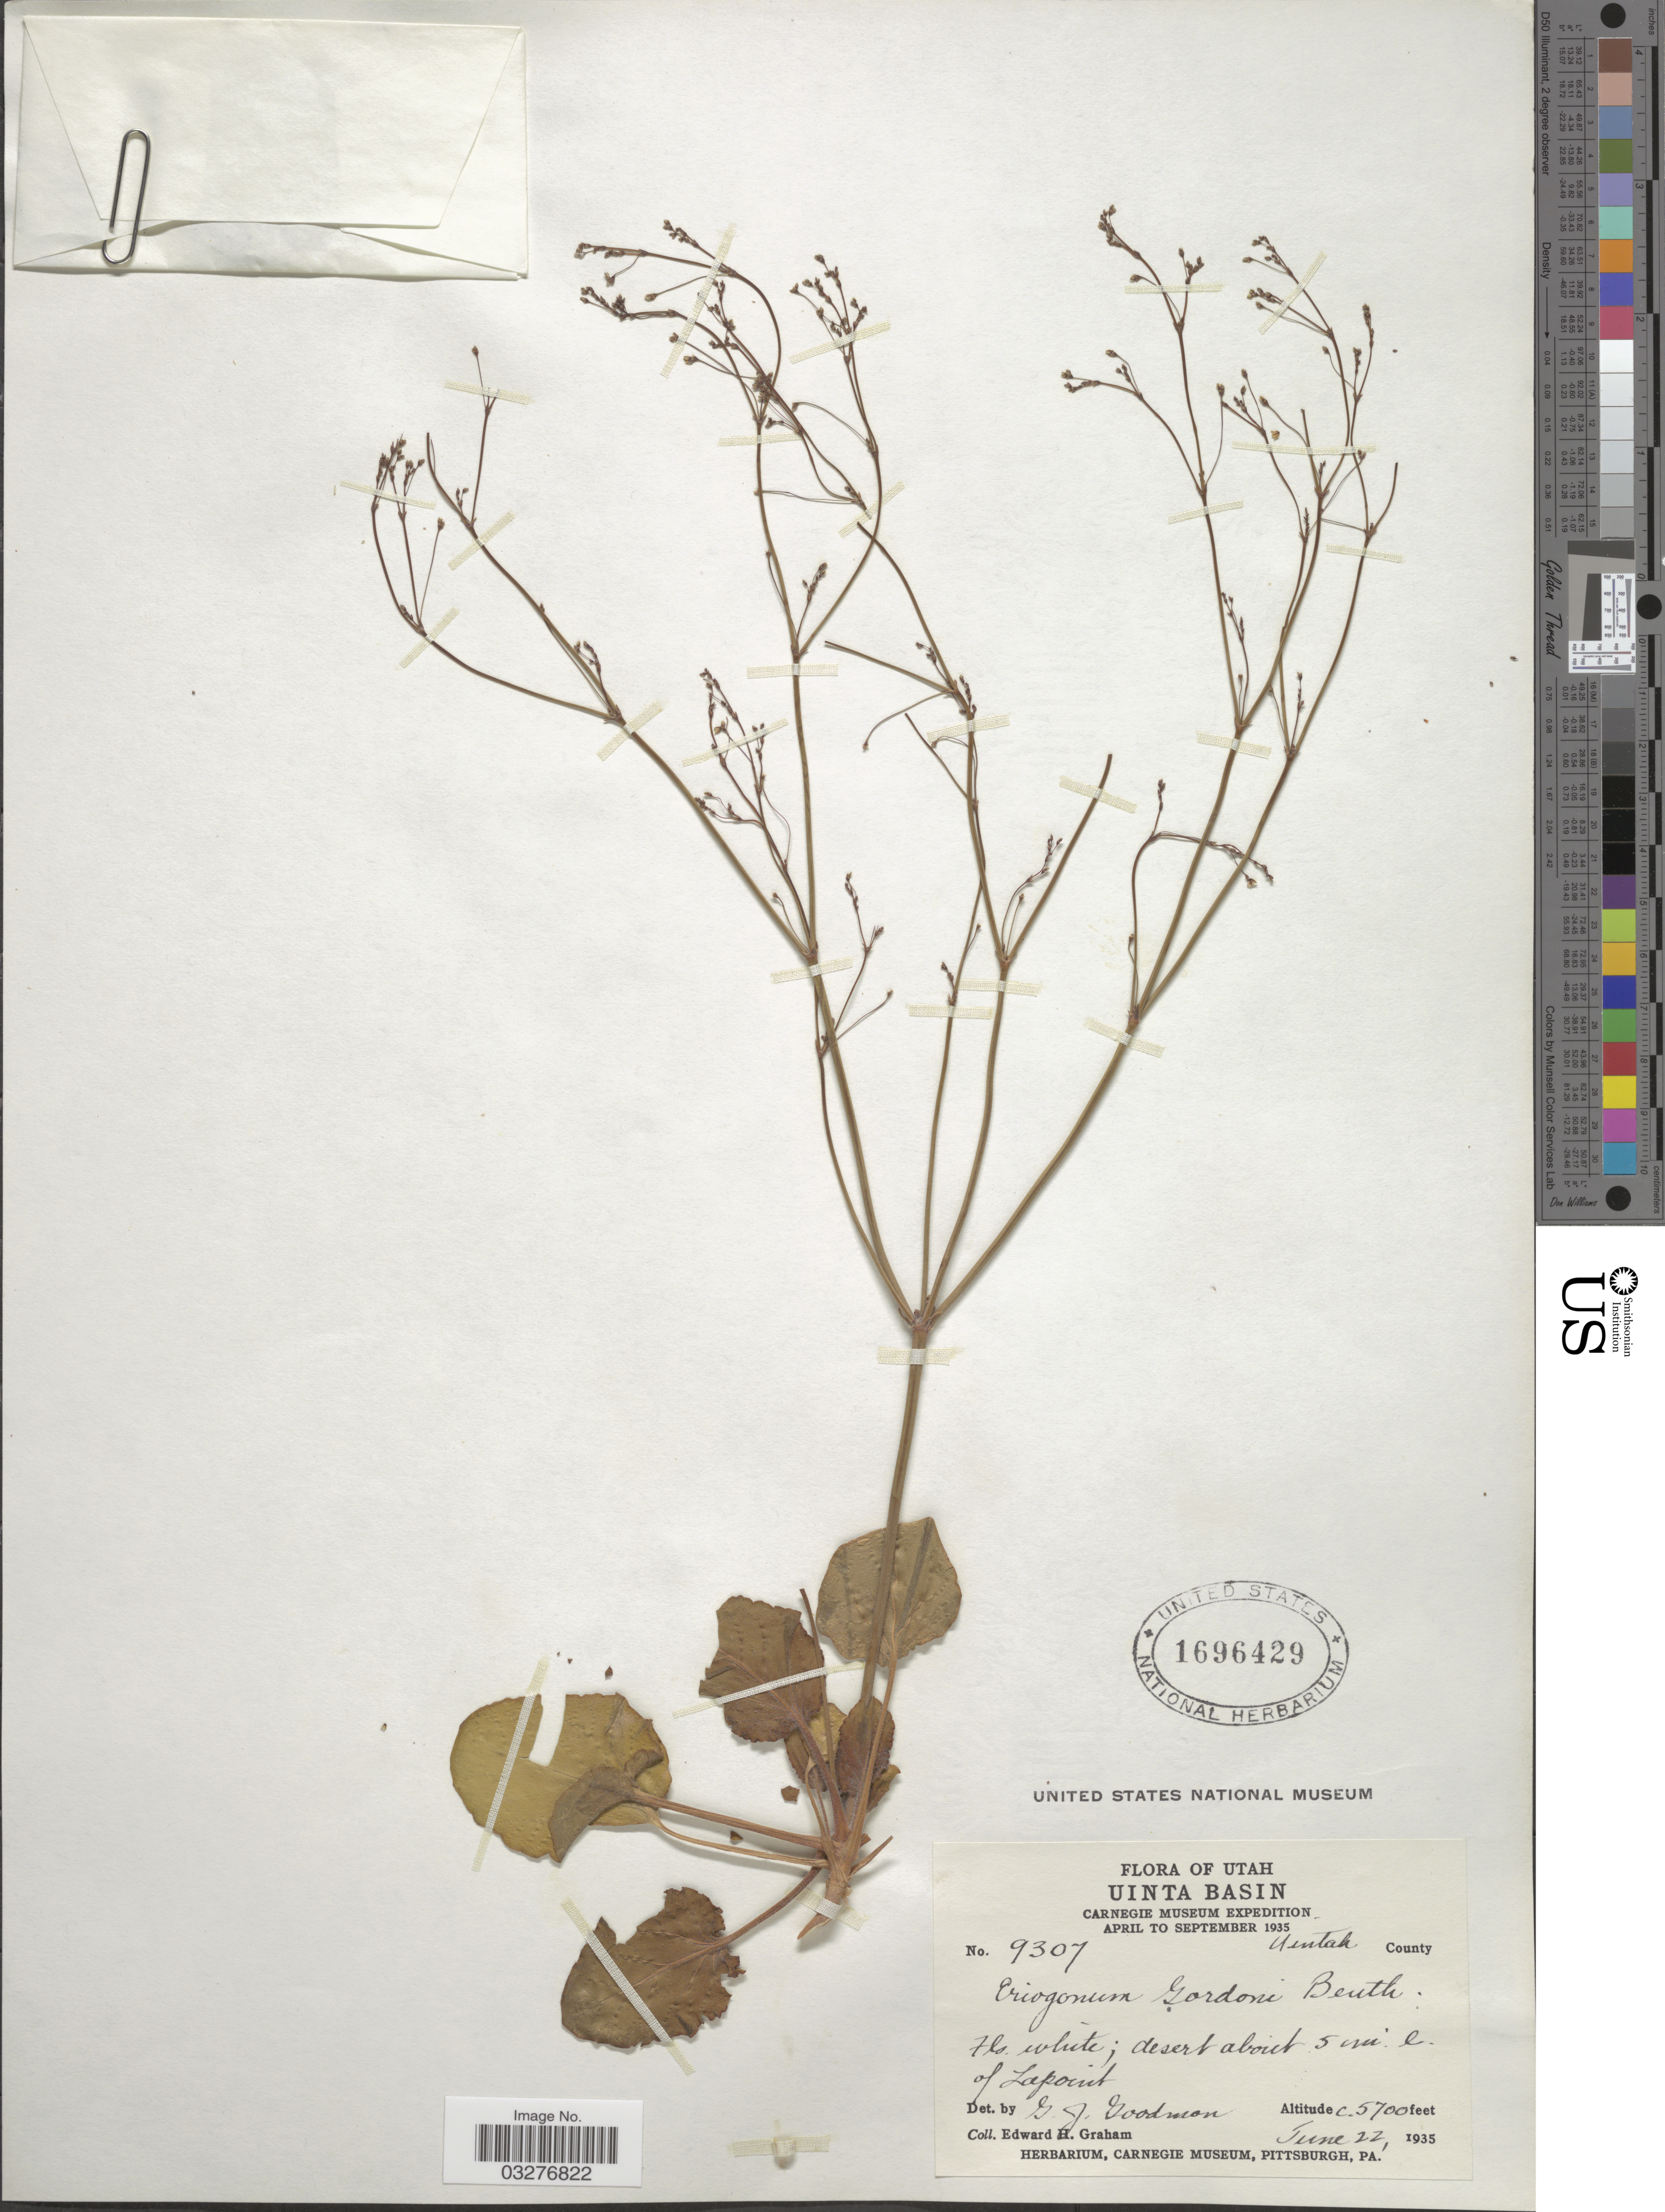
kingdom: Plantae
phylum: Tracheophyta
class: Magnoliopsida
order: Caryophyllales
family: Polygonaceae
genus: Eriogonum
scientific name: Eriogonum gordonii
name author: Benth.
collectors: E. H. Graham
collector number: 9307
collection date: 1935-06-22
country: United States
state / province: Utah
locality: Uinta Basin. Uintah County. About 5 mi. e. of Lapoint.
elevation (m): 1737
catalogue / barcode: US 1696429